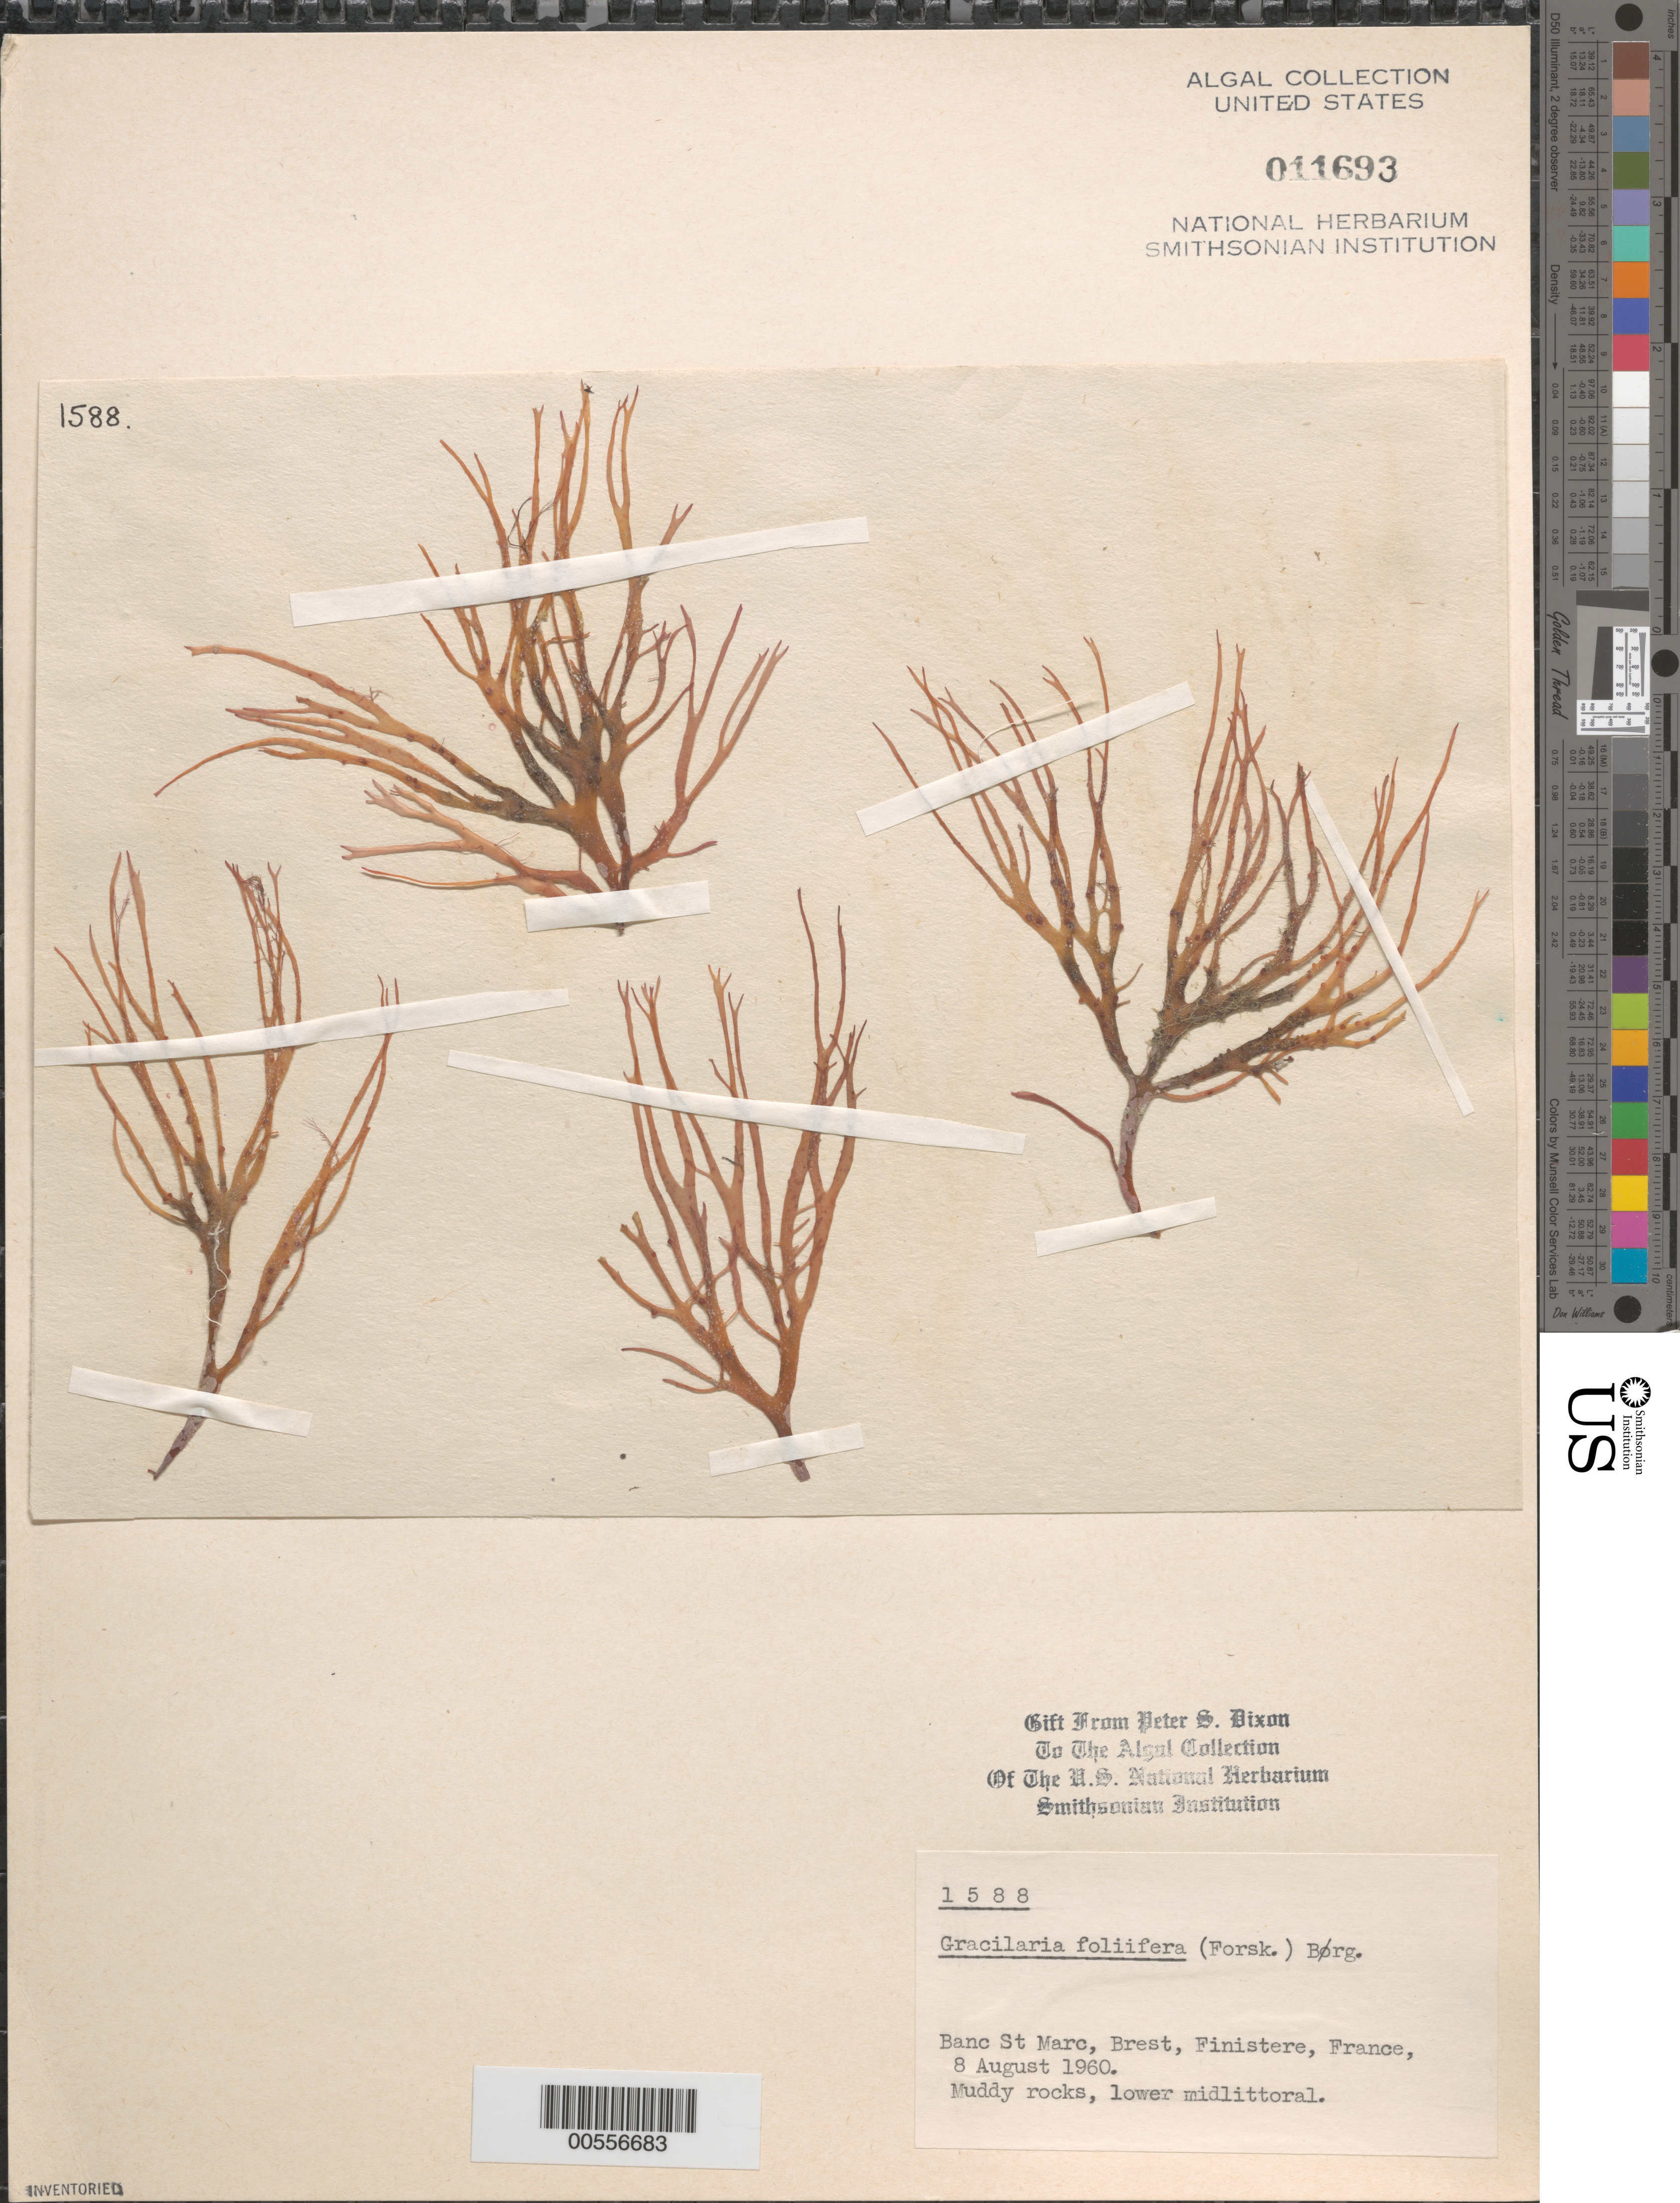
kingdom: Plantae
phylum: Rhodophyta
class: Florideophyceae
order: Gracilariales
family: Gracilariaceae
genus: Gracilaria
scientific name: Gracilaria foliifera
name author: (Forssk.) Børgesen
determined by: Dixon, P. S.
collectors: P. S. Dixon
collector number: PSD 1588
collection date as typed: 08 Aug 1960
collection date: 1960-08-08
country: France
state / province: Bretagne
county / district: Finistère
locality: Banc St. Marc, Brest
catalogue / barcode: US 11693